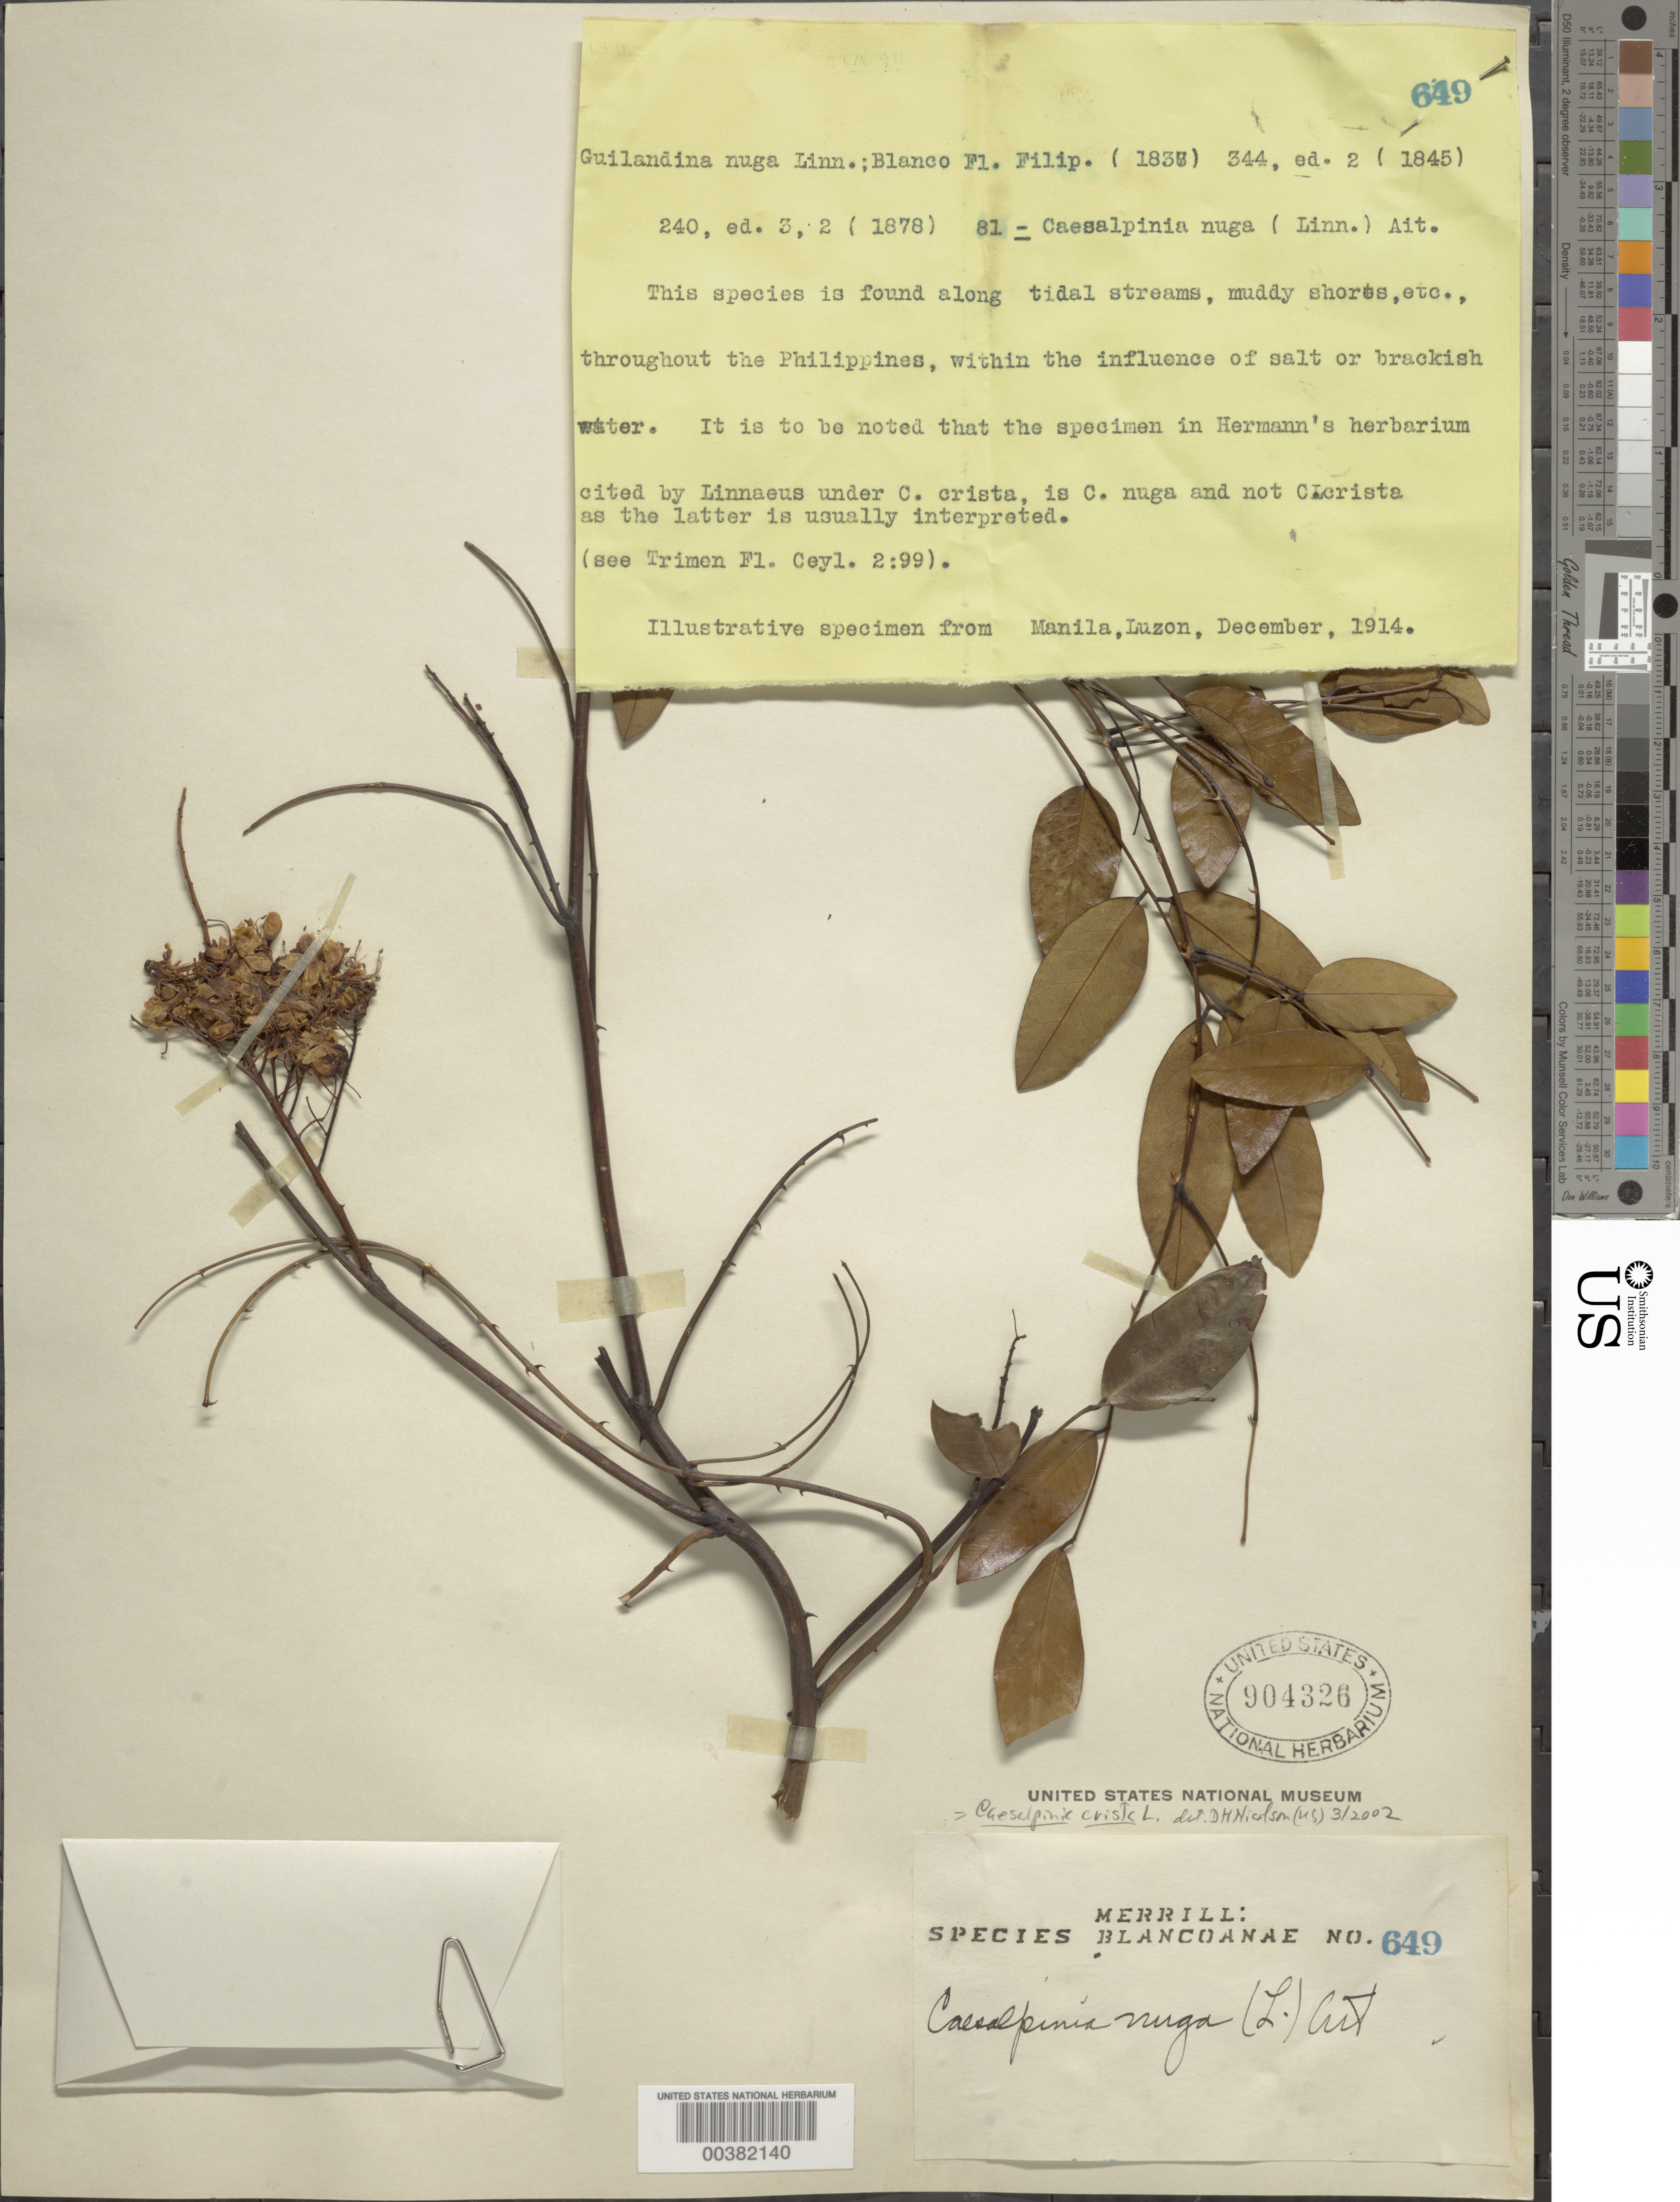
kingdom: Plantae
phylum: Tracheophyta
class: Magnoliopsida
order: Fabales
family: Fabaceae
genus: Ticanto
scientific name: Ticanto crista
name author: (L.) R. Clark & Gagnon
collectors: E. D. Merrill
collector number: Sp. Blancoan. 0649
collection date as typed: Dec 1914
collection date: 1914-12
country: Philippines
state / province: National Capital Region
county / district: Manila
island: Luzon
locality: Manila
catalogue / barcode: US 904326